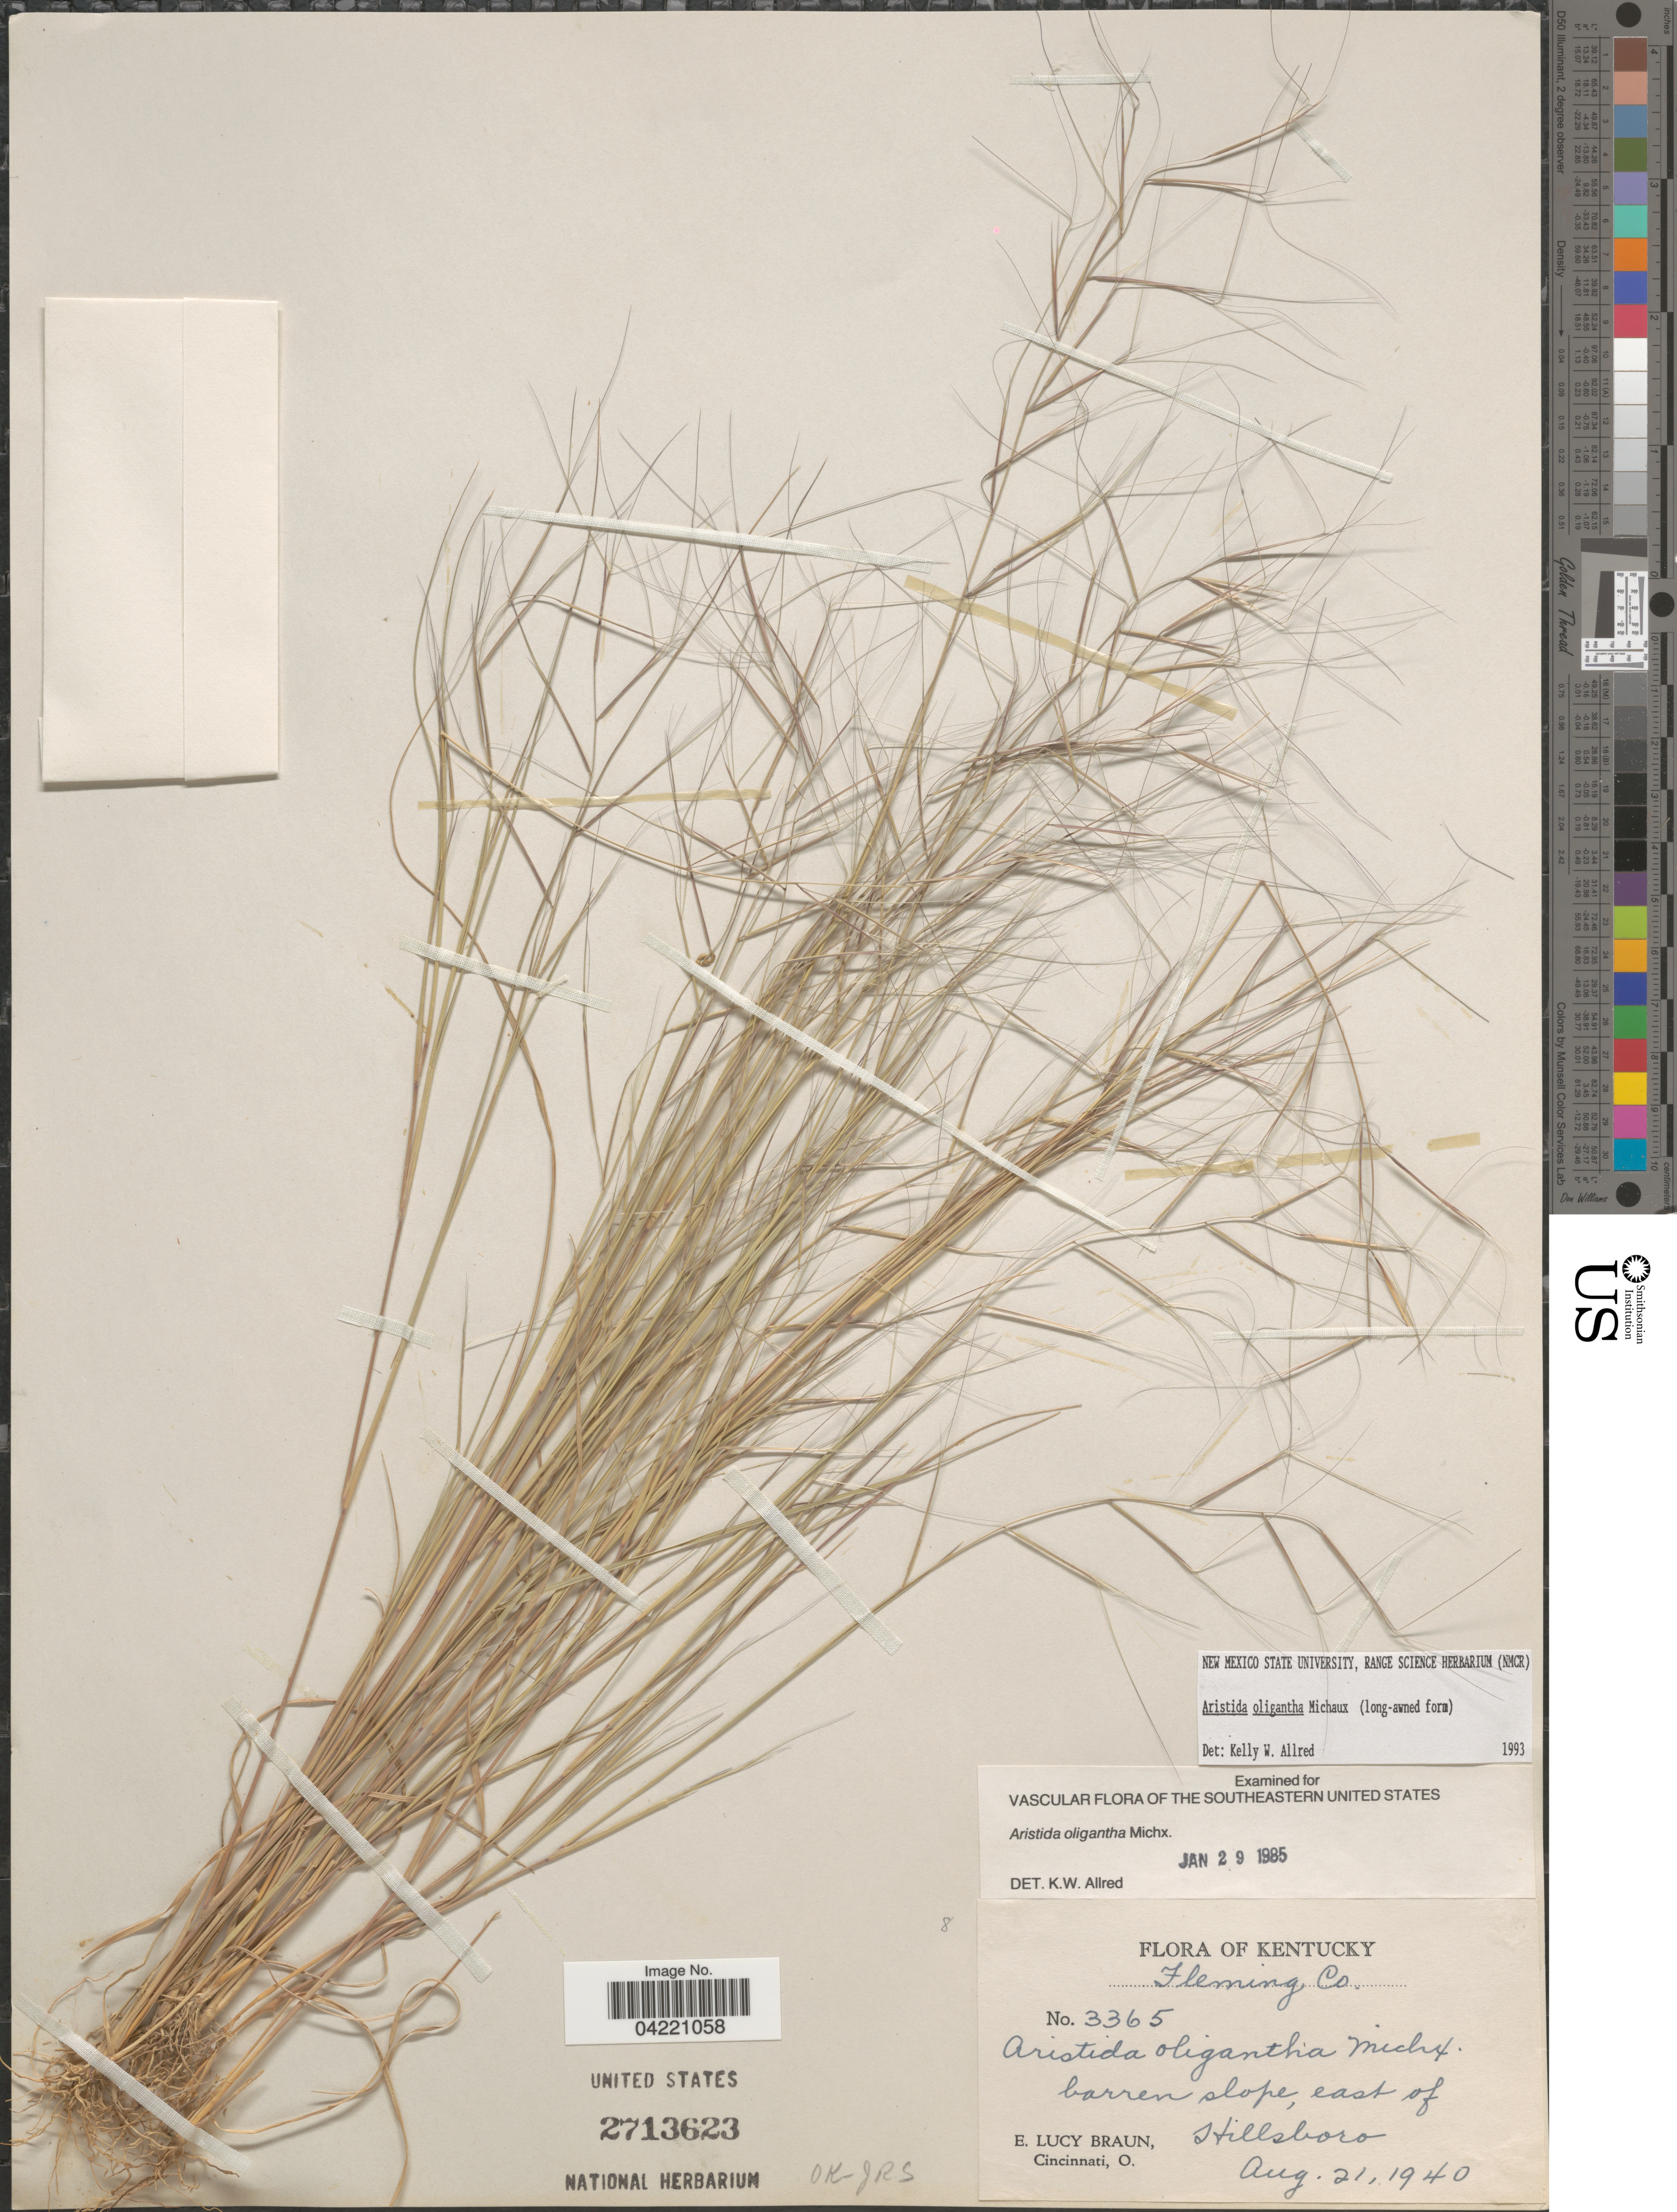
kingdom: Plantae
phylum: Tracheophyta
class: Liliopsida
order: Poales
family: Poaceae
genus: Aristida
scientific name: Aristida oligantha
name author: Michx.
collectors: E. L. Braun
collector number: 3365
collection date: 1940-08-21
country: United States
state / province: Kentucky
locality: Fleming Co. Barren slope, east of Hillsboro.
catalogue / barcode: US 2713623